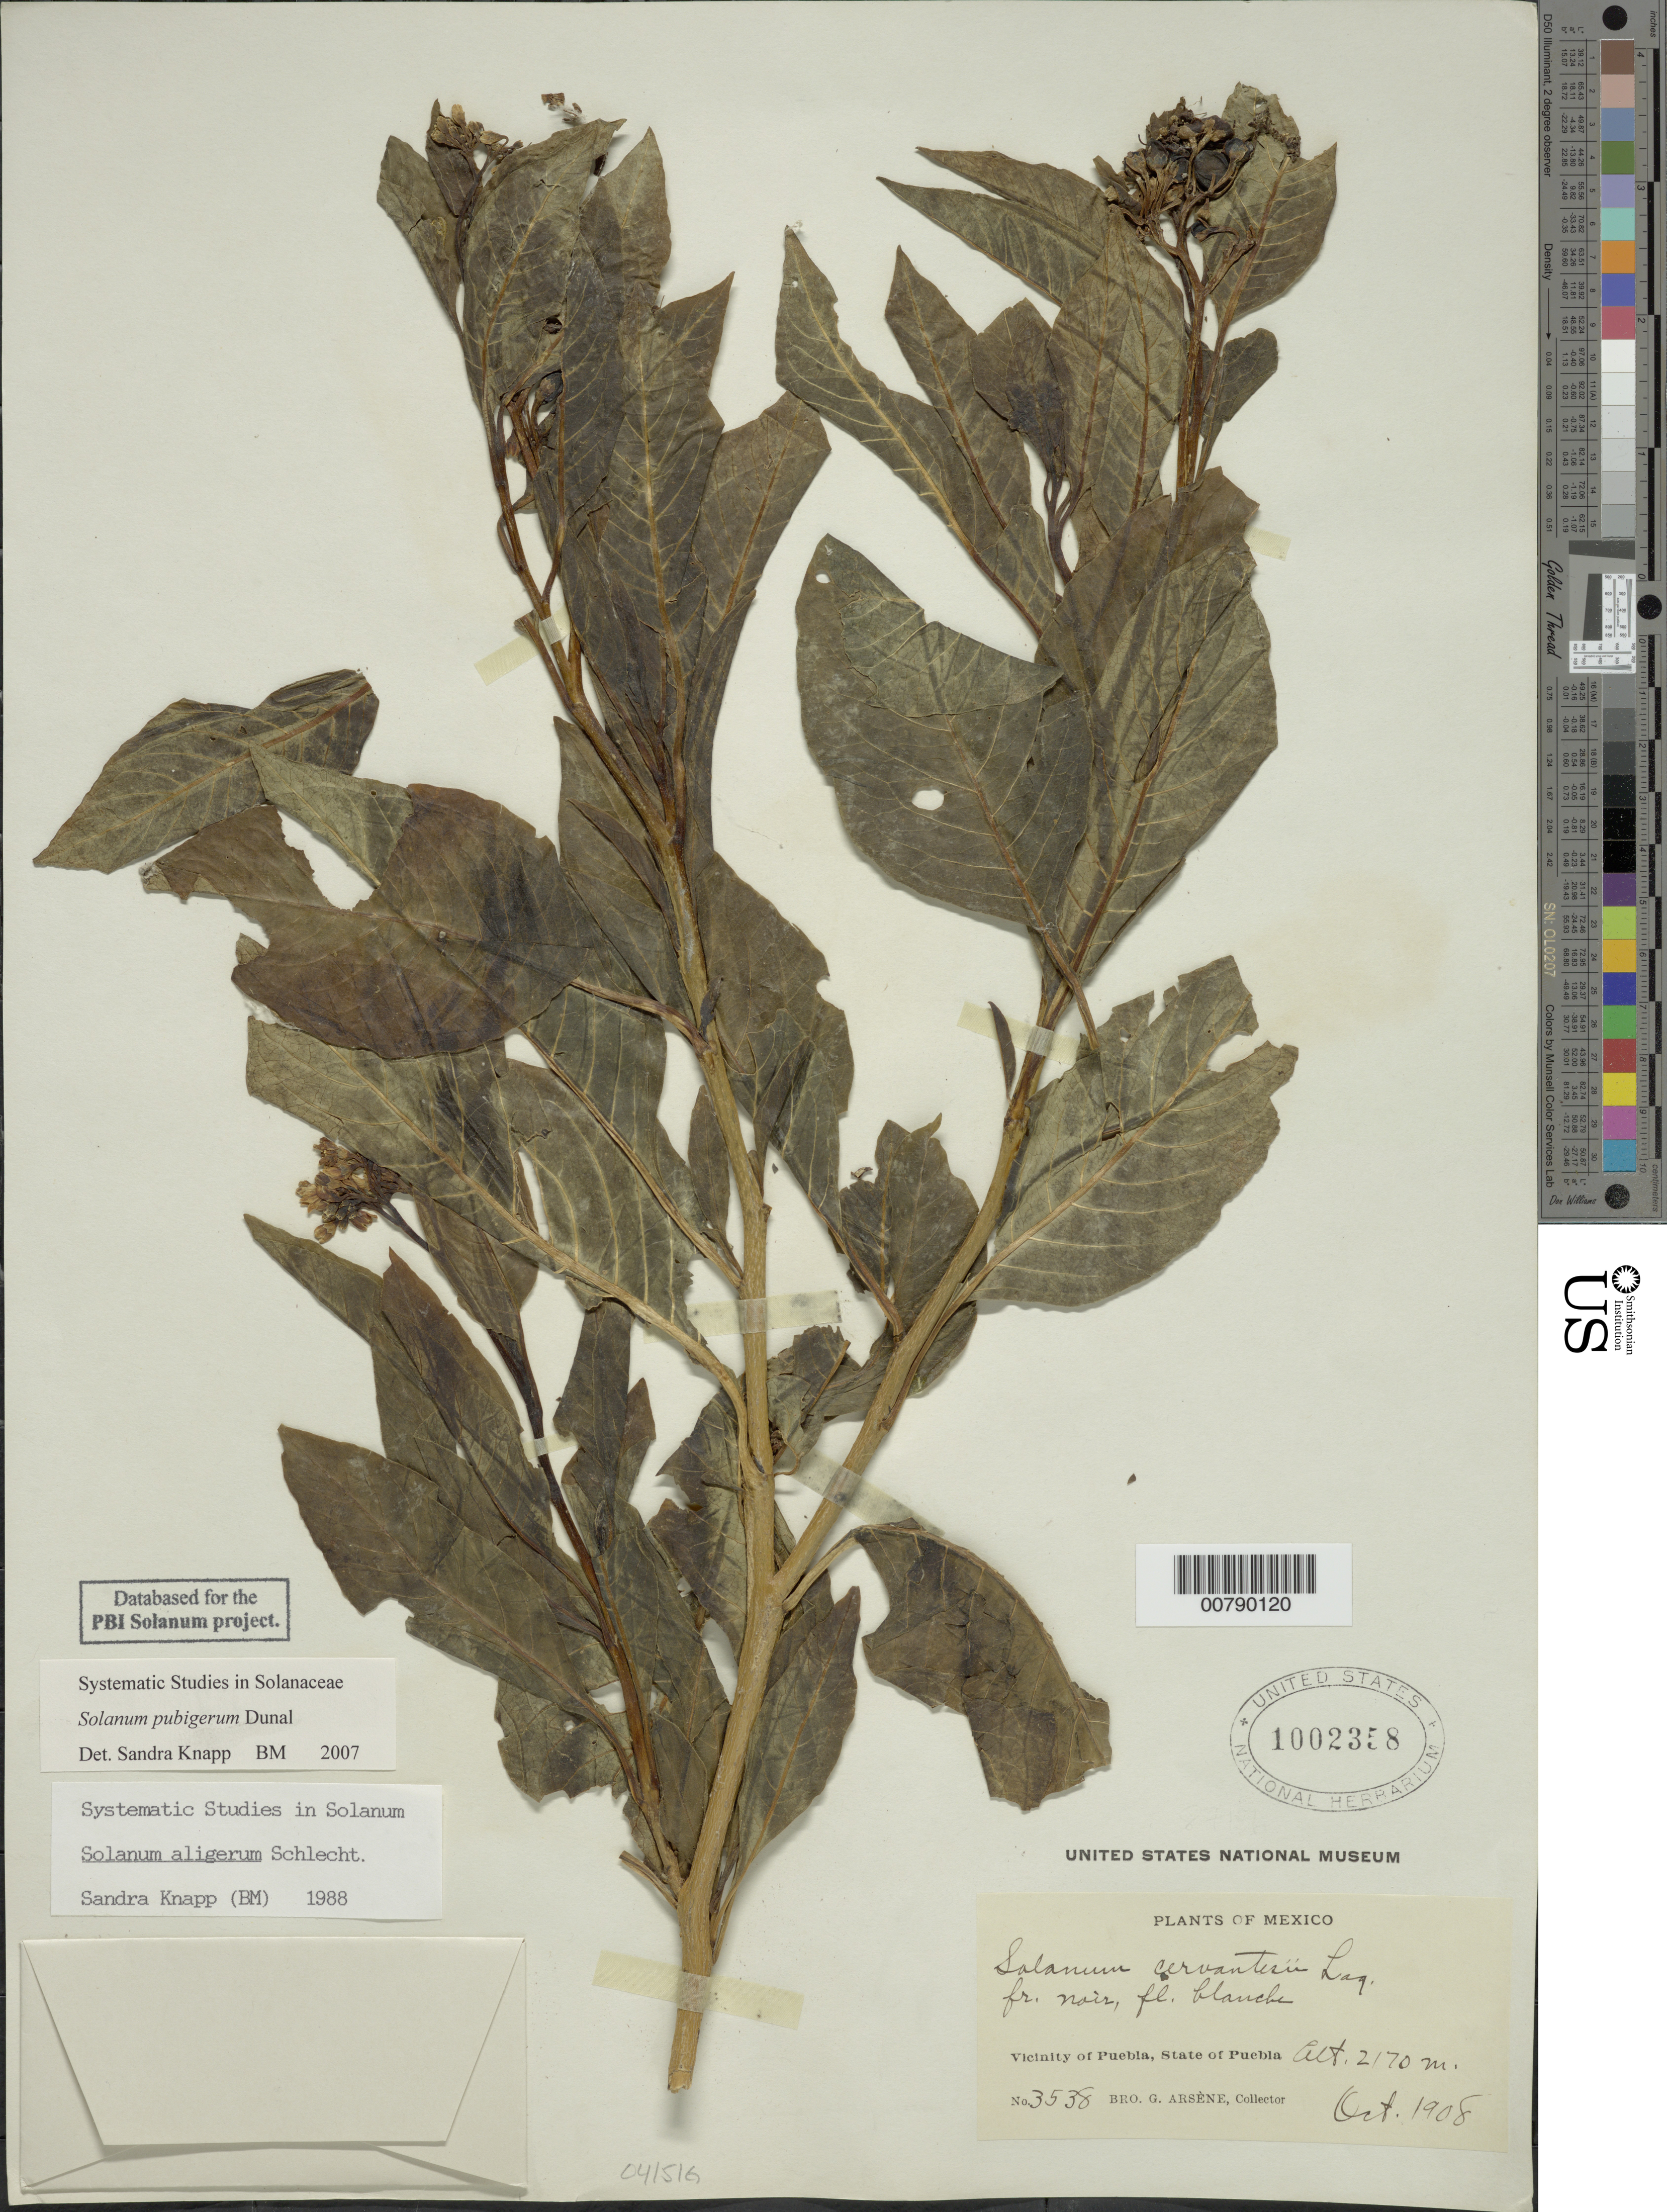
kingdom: Plantae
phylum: Tracheophyta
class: Magnoliopsida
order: Solanales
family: Solanaceae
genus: Solanum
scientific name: Solanum pubigerum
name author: Dunal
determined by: Knapp, S. D.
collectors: Bro. G. Arsène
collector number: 3538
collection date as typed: Oct 1908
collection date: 1908-10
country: Mexico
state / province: Puebla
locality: Vicinity of Puebla, derrière les Saléciens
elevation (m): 2170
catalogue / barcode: US 1002358